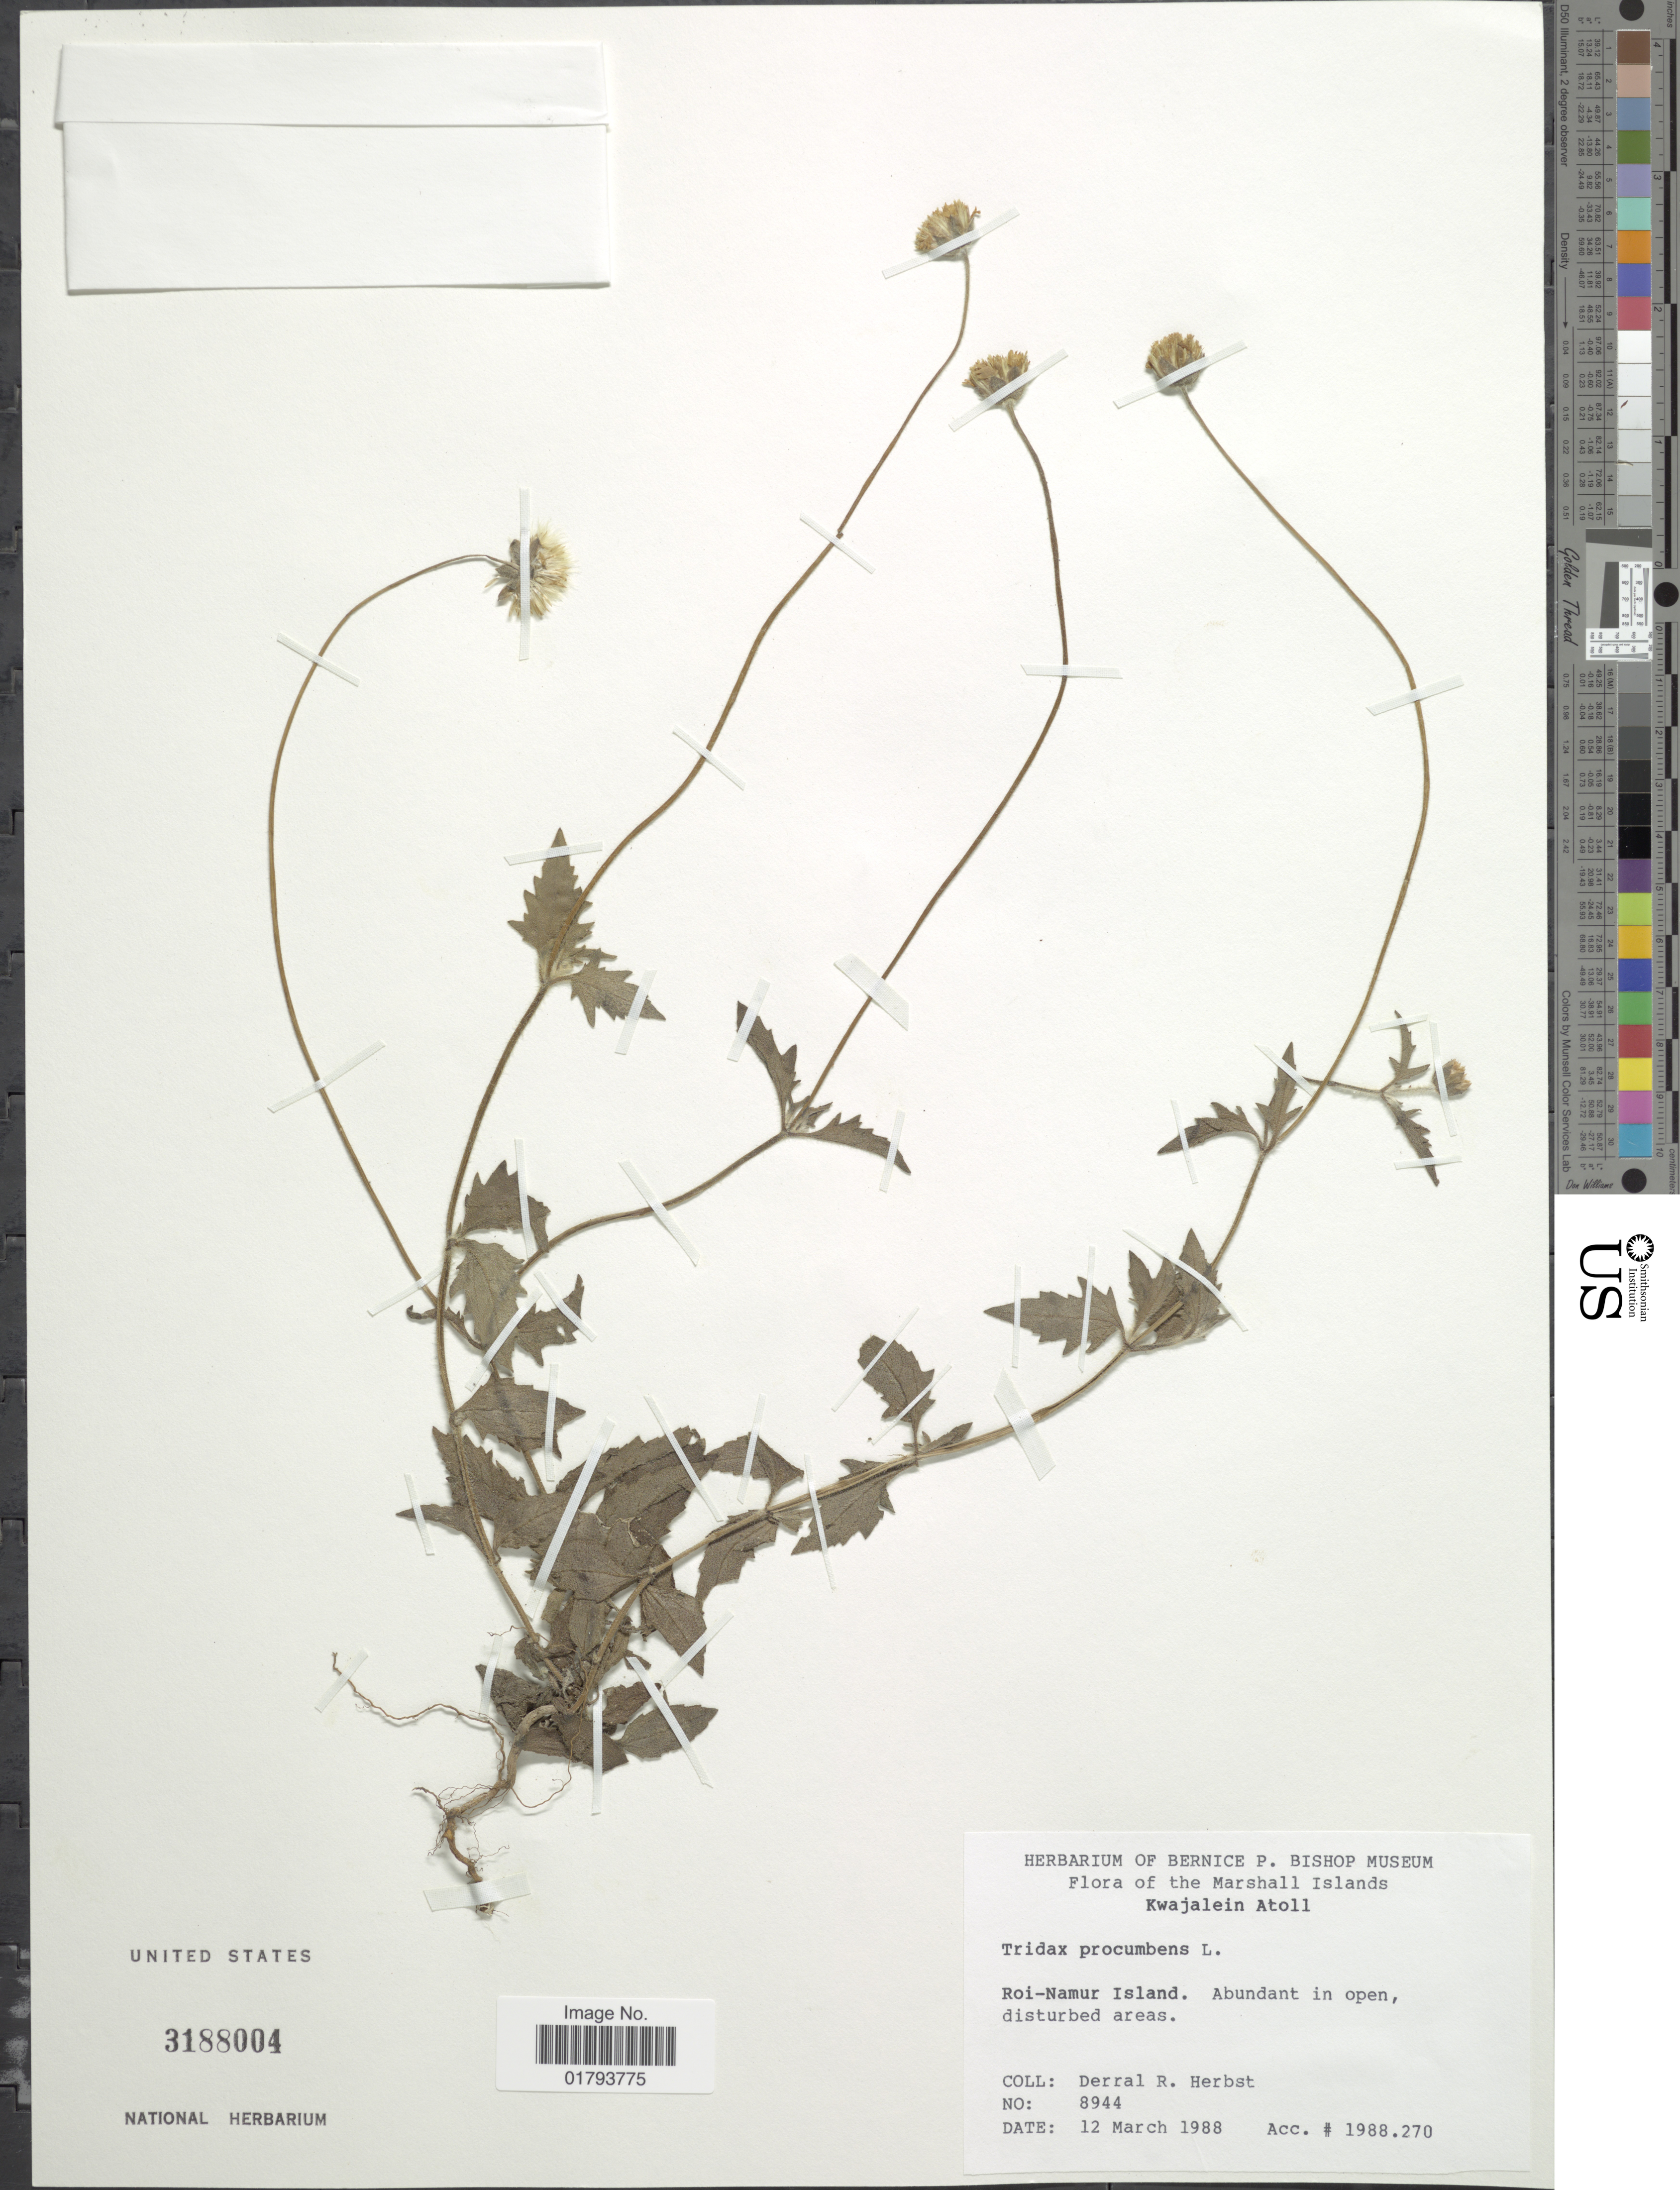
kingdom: Plantae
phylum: Tracheophyta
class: Magnoliopsida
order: Asterales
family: Asteraceae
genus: Tridax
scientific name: Tridax procumbens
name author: L.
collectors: D. R. Herbst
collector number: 8944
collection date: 1988-03-12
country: Marshall Islands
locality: Kwajalein Atoll, Roi-Namur Island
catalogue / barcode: US 3188004